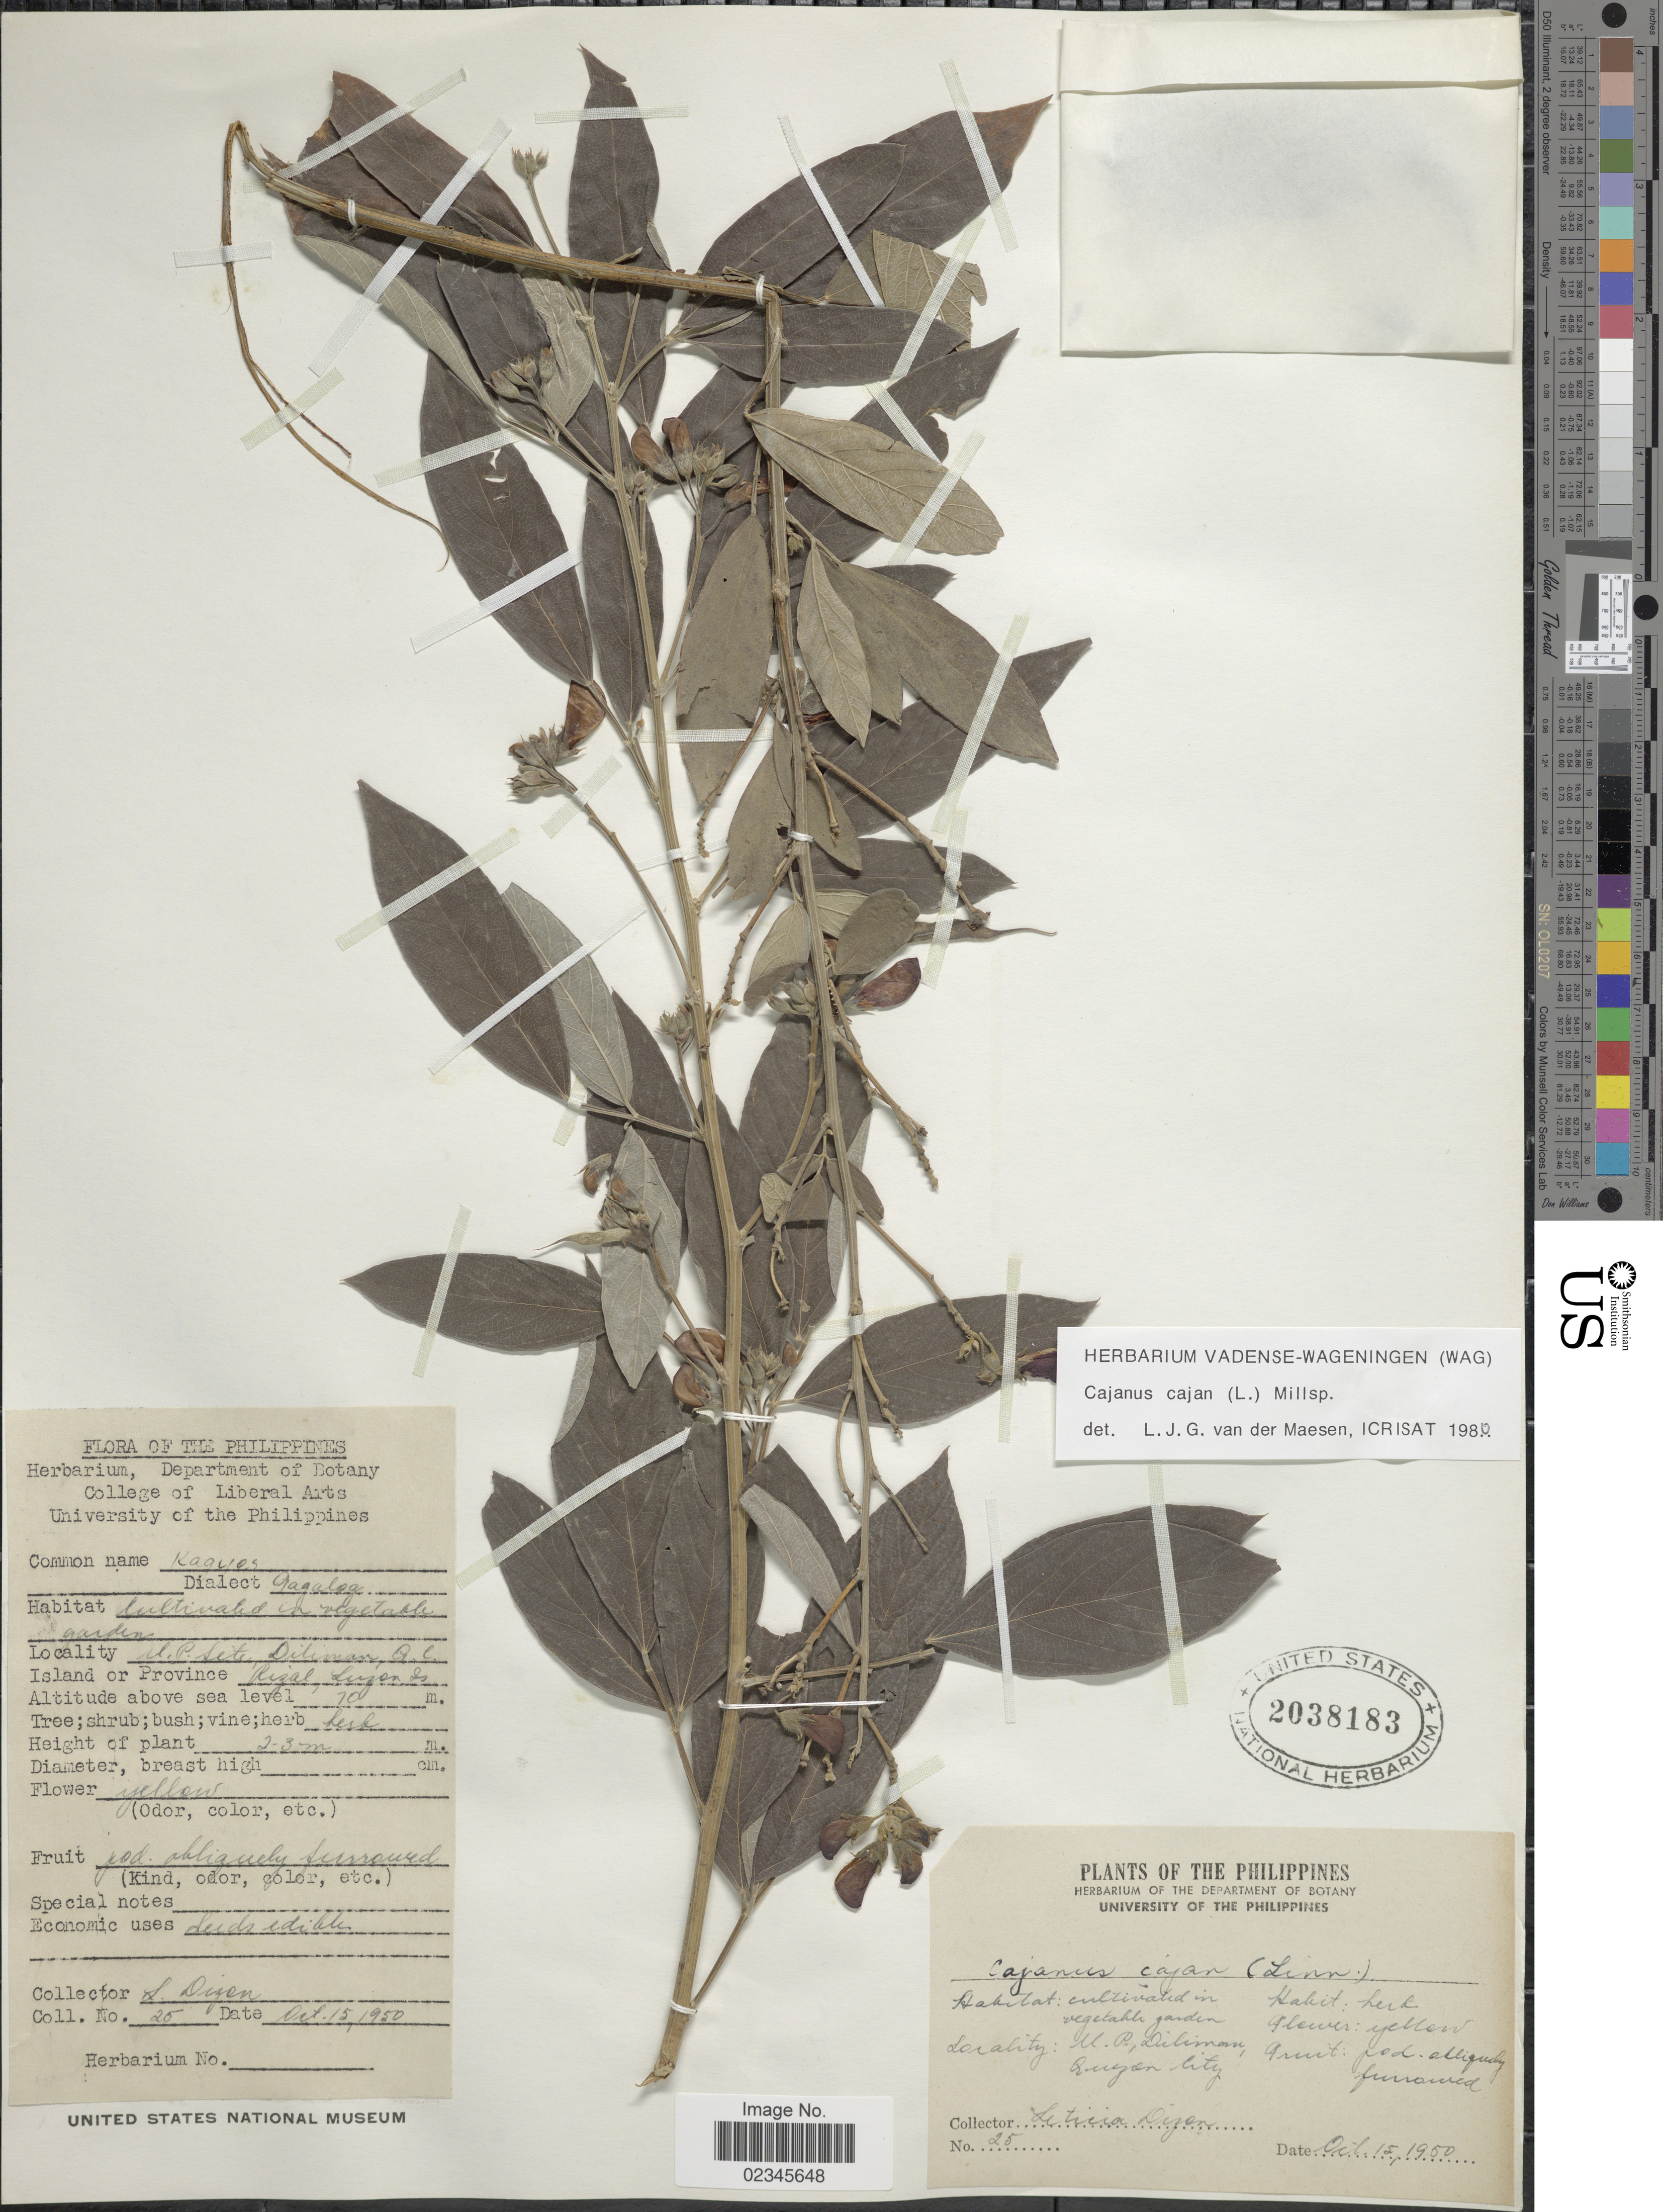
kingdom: Plantae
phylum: Tracheophyta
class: Magnoliopsida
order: Fabales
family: Fabaceae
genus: Cajanus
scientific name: Cajanus cajan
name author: (L.) Huth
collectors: L. Dizen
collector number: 25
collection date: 1950-10-15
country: Philippines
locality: Culitvated, Diliman, Q.C., Island of Province Rizal, Luzon Is., U.R., Diliman, Quezan City.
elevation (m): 70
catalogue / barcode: US 2038183